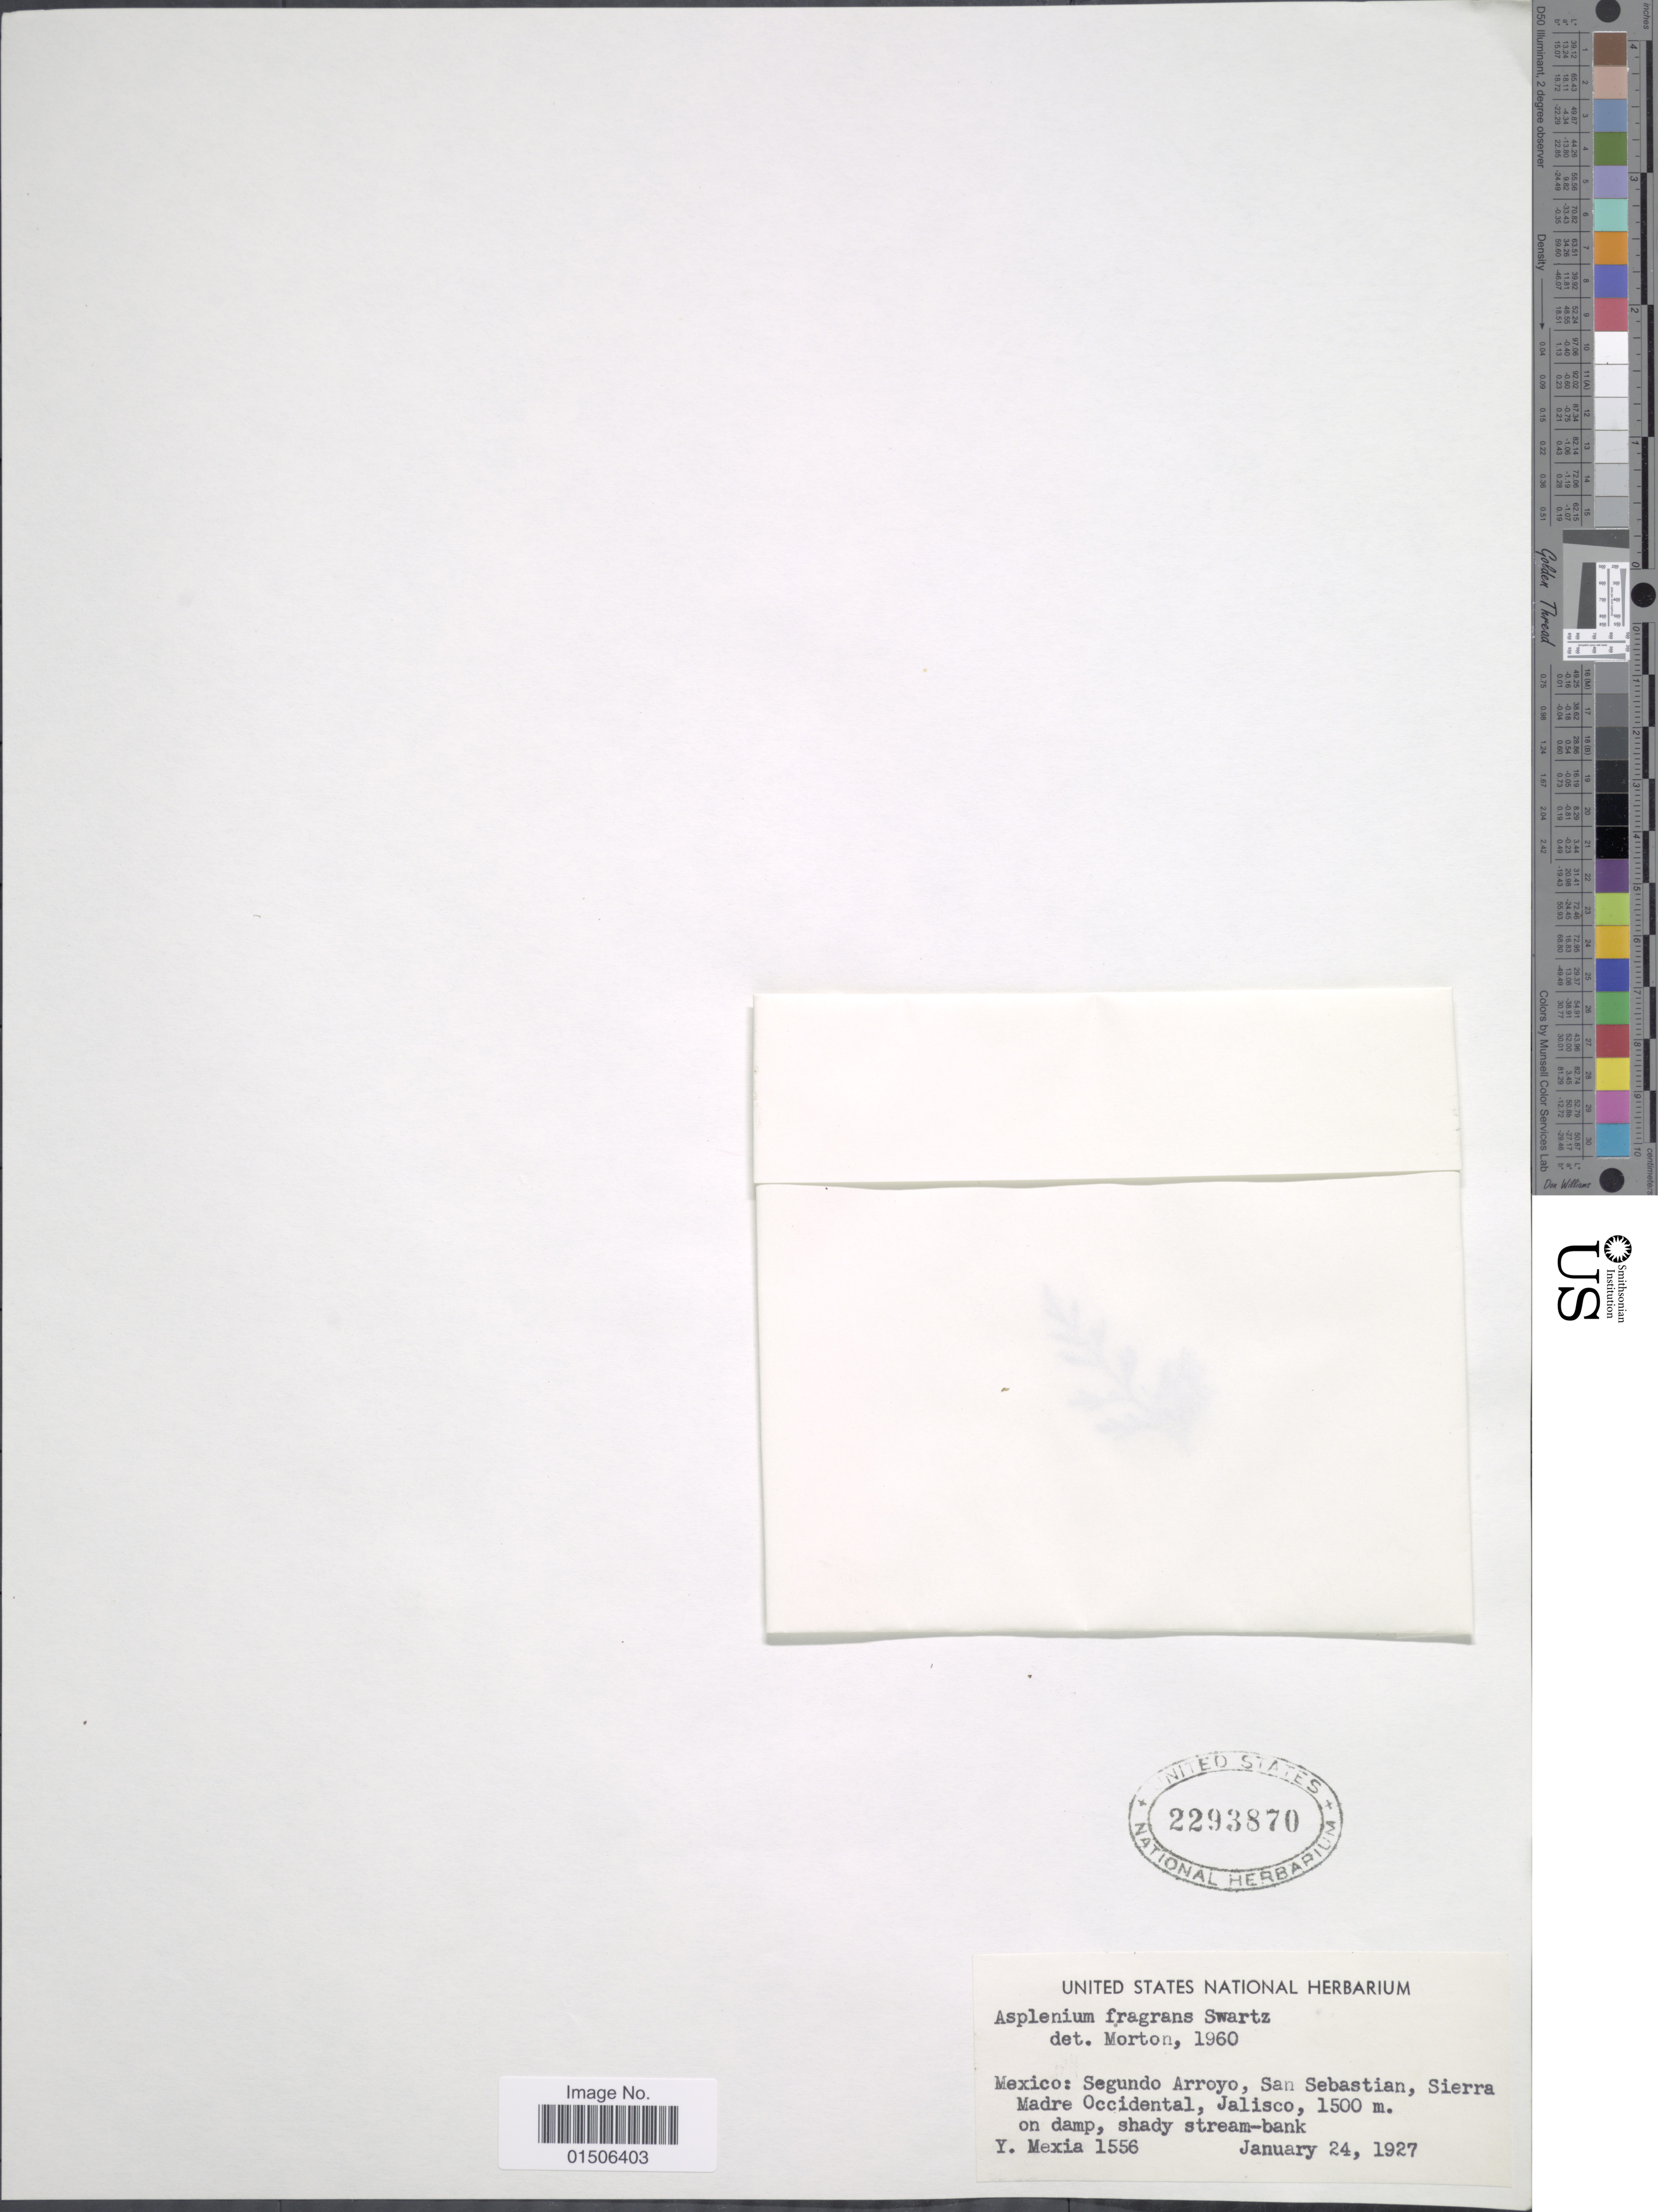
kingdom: Plantae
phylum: Tracheophyta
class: Polypodiopsida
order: Polypodiales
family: Aspleniaceae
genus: Asplenium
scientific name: Asplenium fragrans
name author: Sw.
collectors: Y. Mexia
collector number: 1556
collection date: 1927-01-24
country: Mexico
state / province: Jalisco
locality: Segundo Arroyo, San Sebastian,Sierra Madre Occidental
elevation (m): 1500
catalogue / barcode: US 2293870